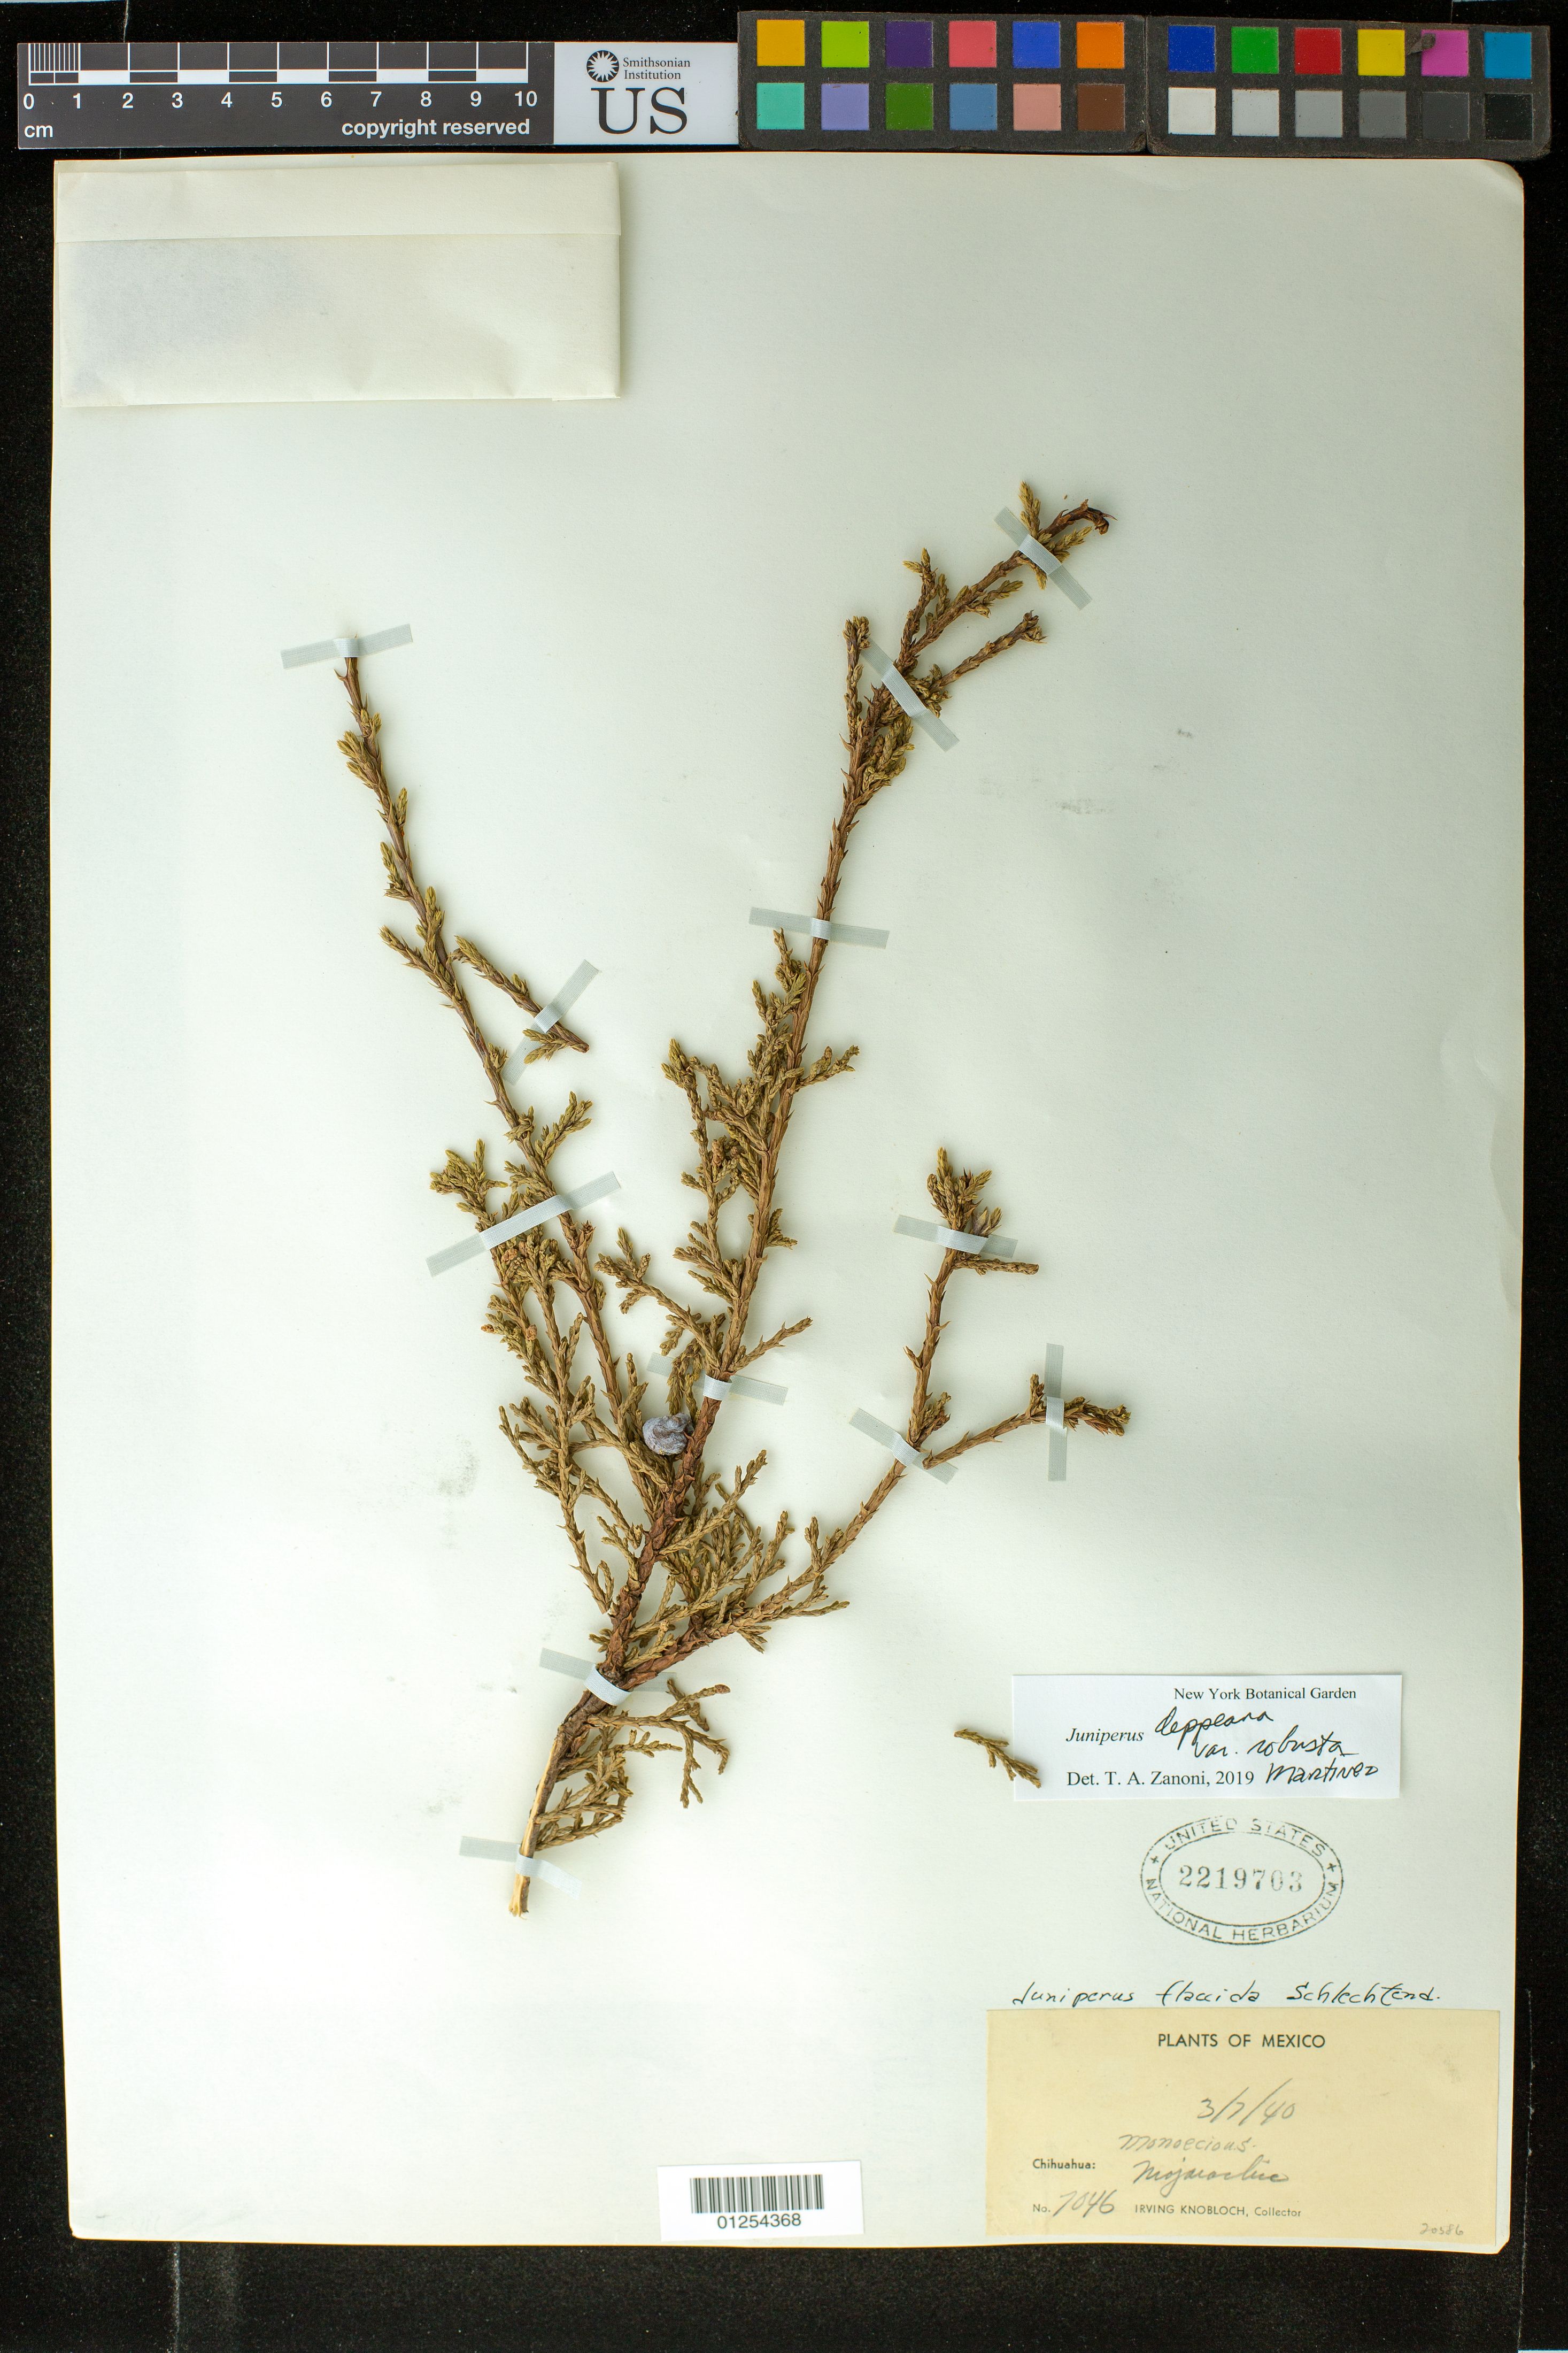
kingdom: Plantae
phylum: Tracheophyta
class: Pinopsida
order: Pinales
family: Cupressaceae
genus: Juniperus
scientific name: Juniperus deppeana var. robusta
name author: Martínez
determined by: Zanoni, T. A., (NY), New York Botanical Garden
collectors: I. W. Knobloch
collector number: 7046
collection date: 1940-03-07 or 1940-09-03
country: Mexico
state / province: Chihuahua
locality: Mojarachic.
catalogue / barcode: US 2219703